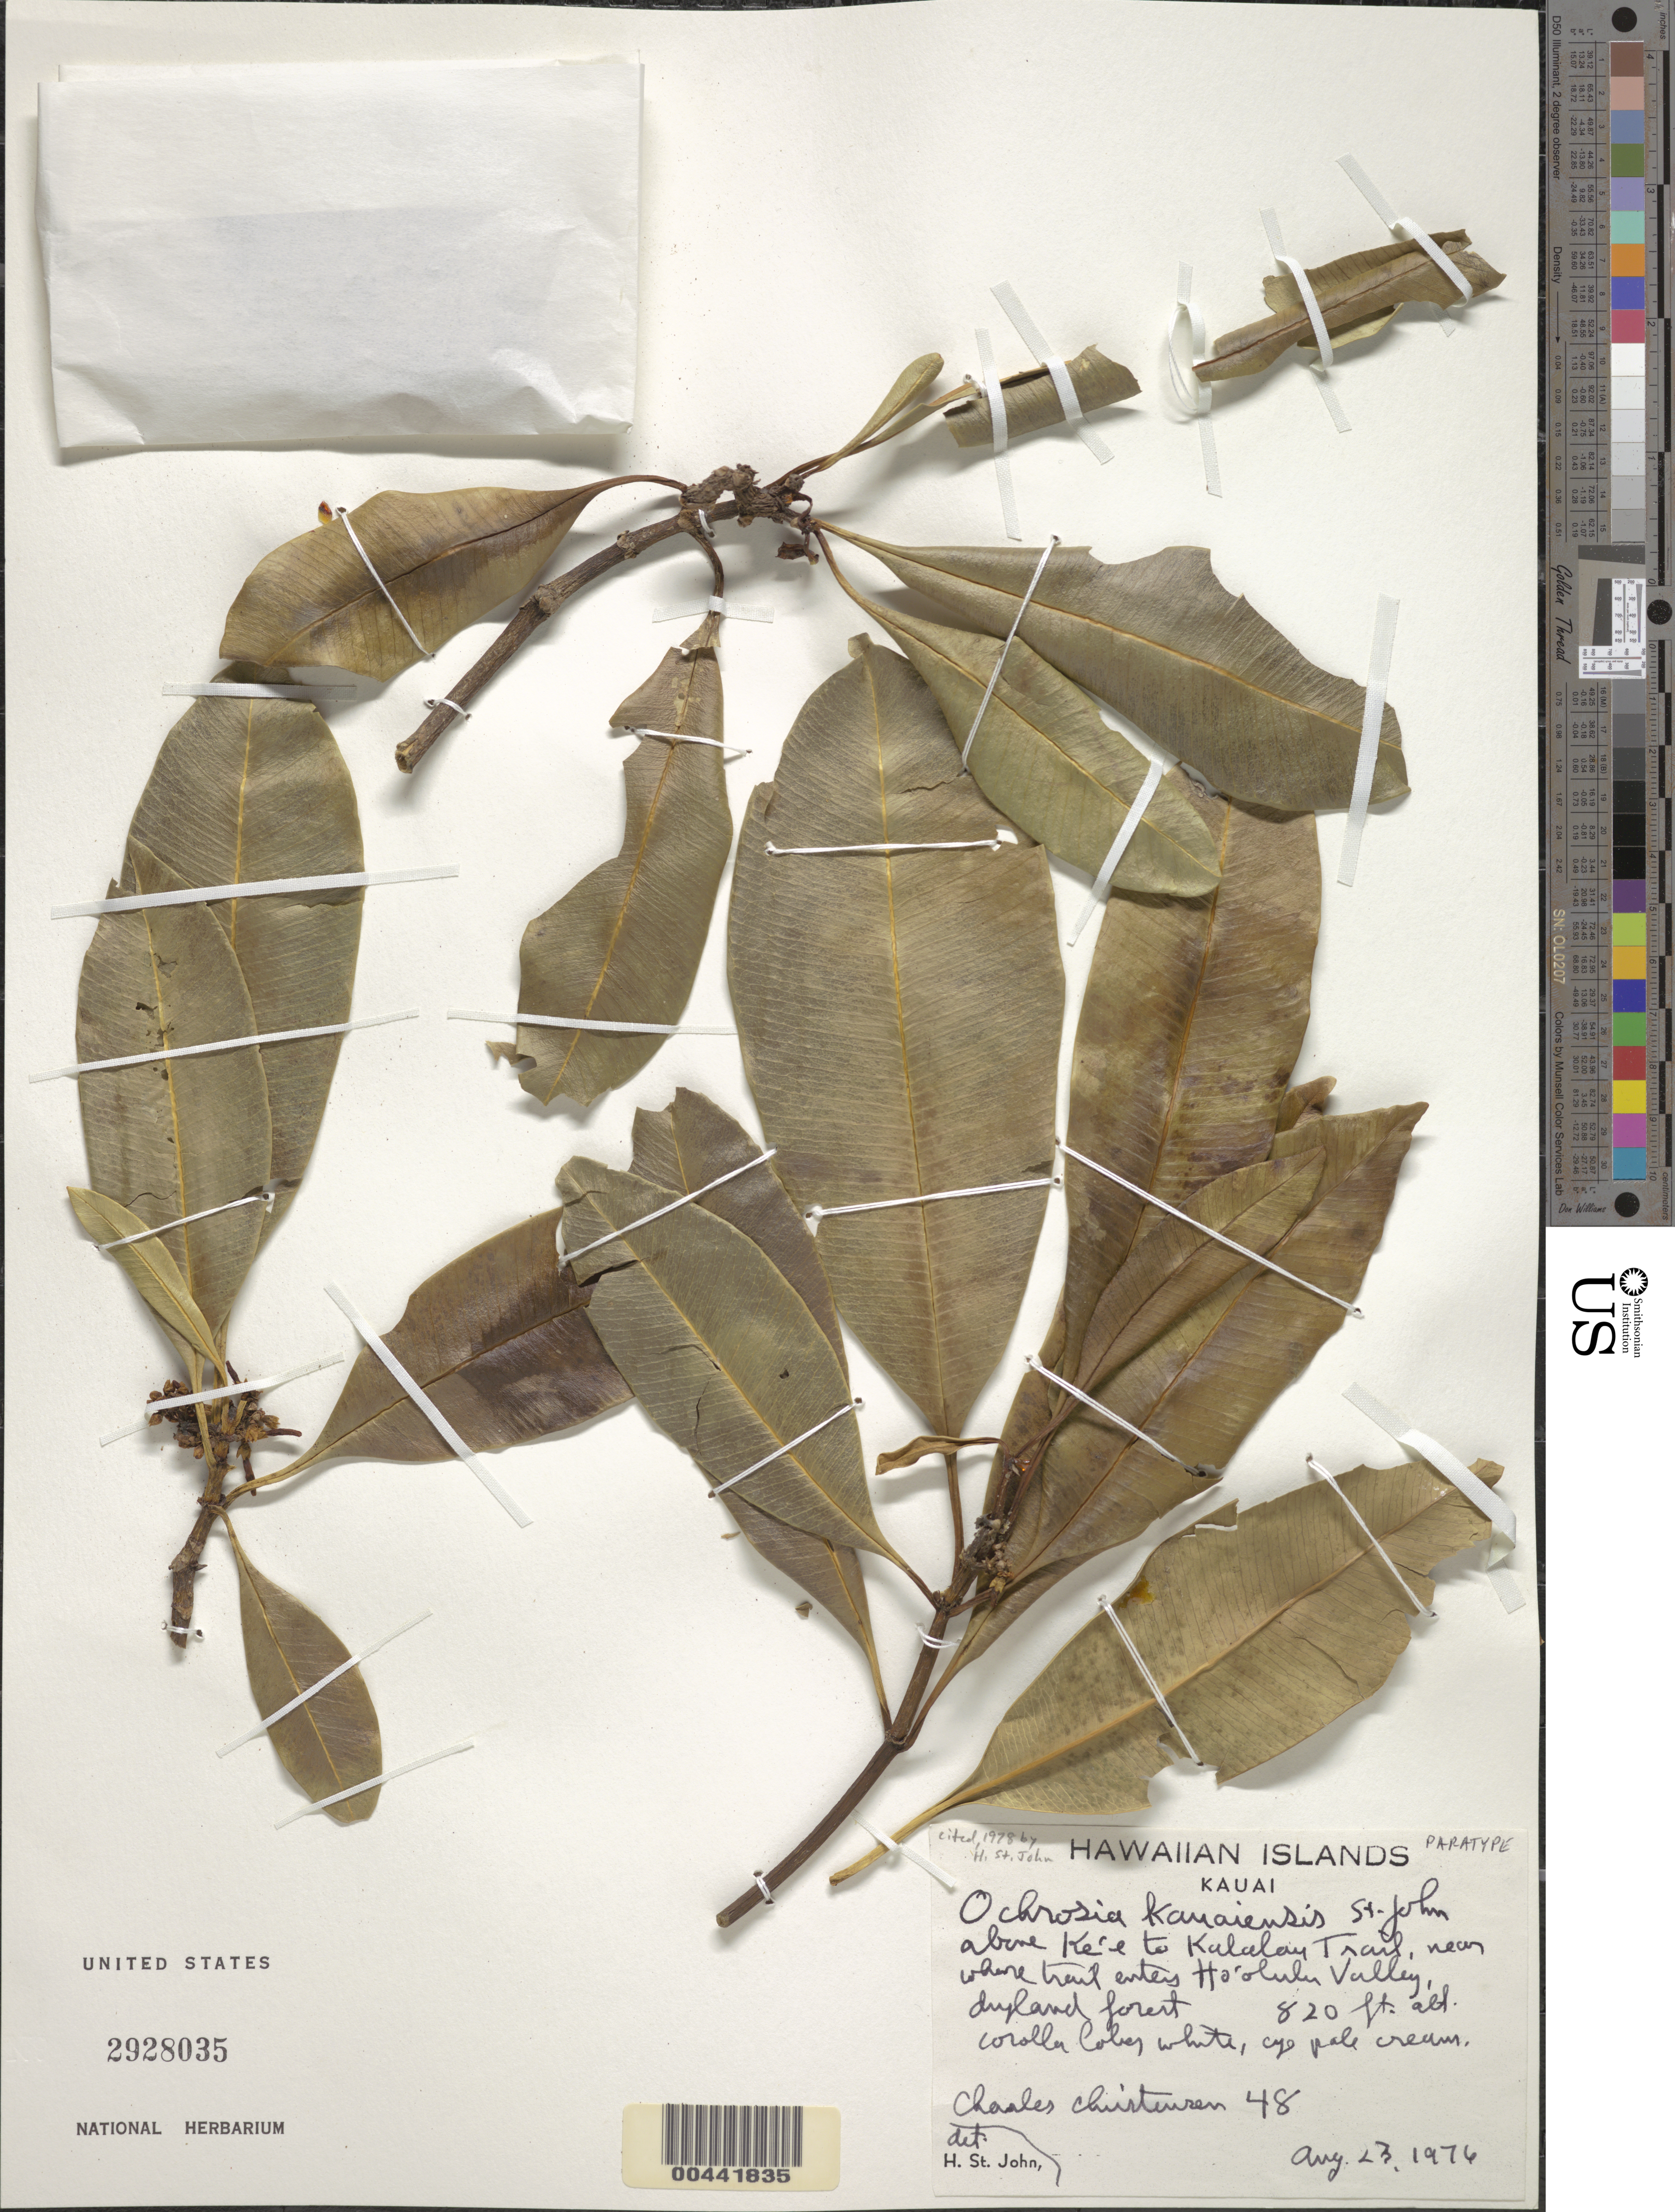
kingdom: Plantae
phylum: Tracheophyta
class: Magnoliopsida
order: Gentianales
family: Apocynaceae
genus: Ochrosia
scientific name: Ochrosia kauaiensis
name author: H. St. John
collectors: C. Christensen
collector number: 48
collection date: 1976-08-23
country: United States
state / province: Hawaii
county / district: Hawaii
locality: Hawaiian Islands. Kauai. Above Ke'e to Kalalau Trail, near where trail enters Ho'olulu Valley.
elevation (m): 250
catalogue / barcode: US 2928035